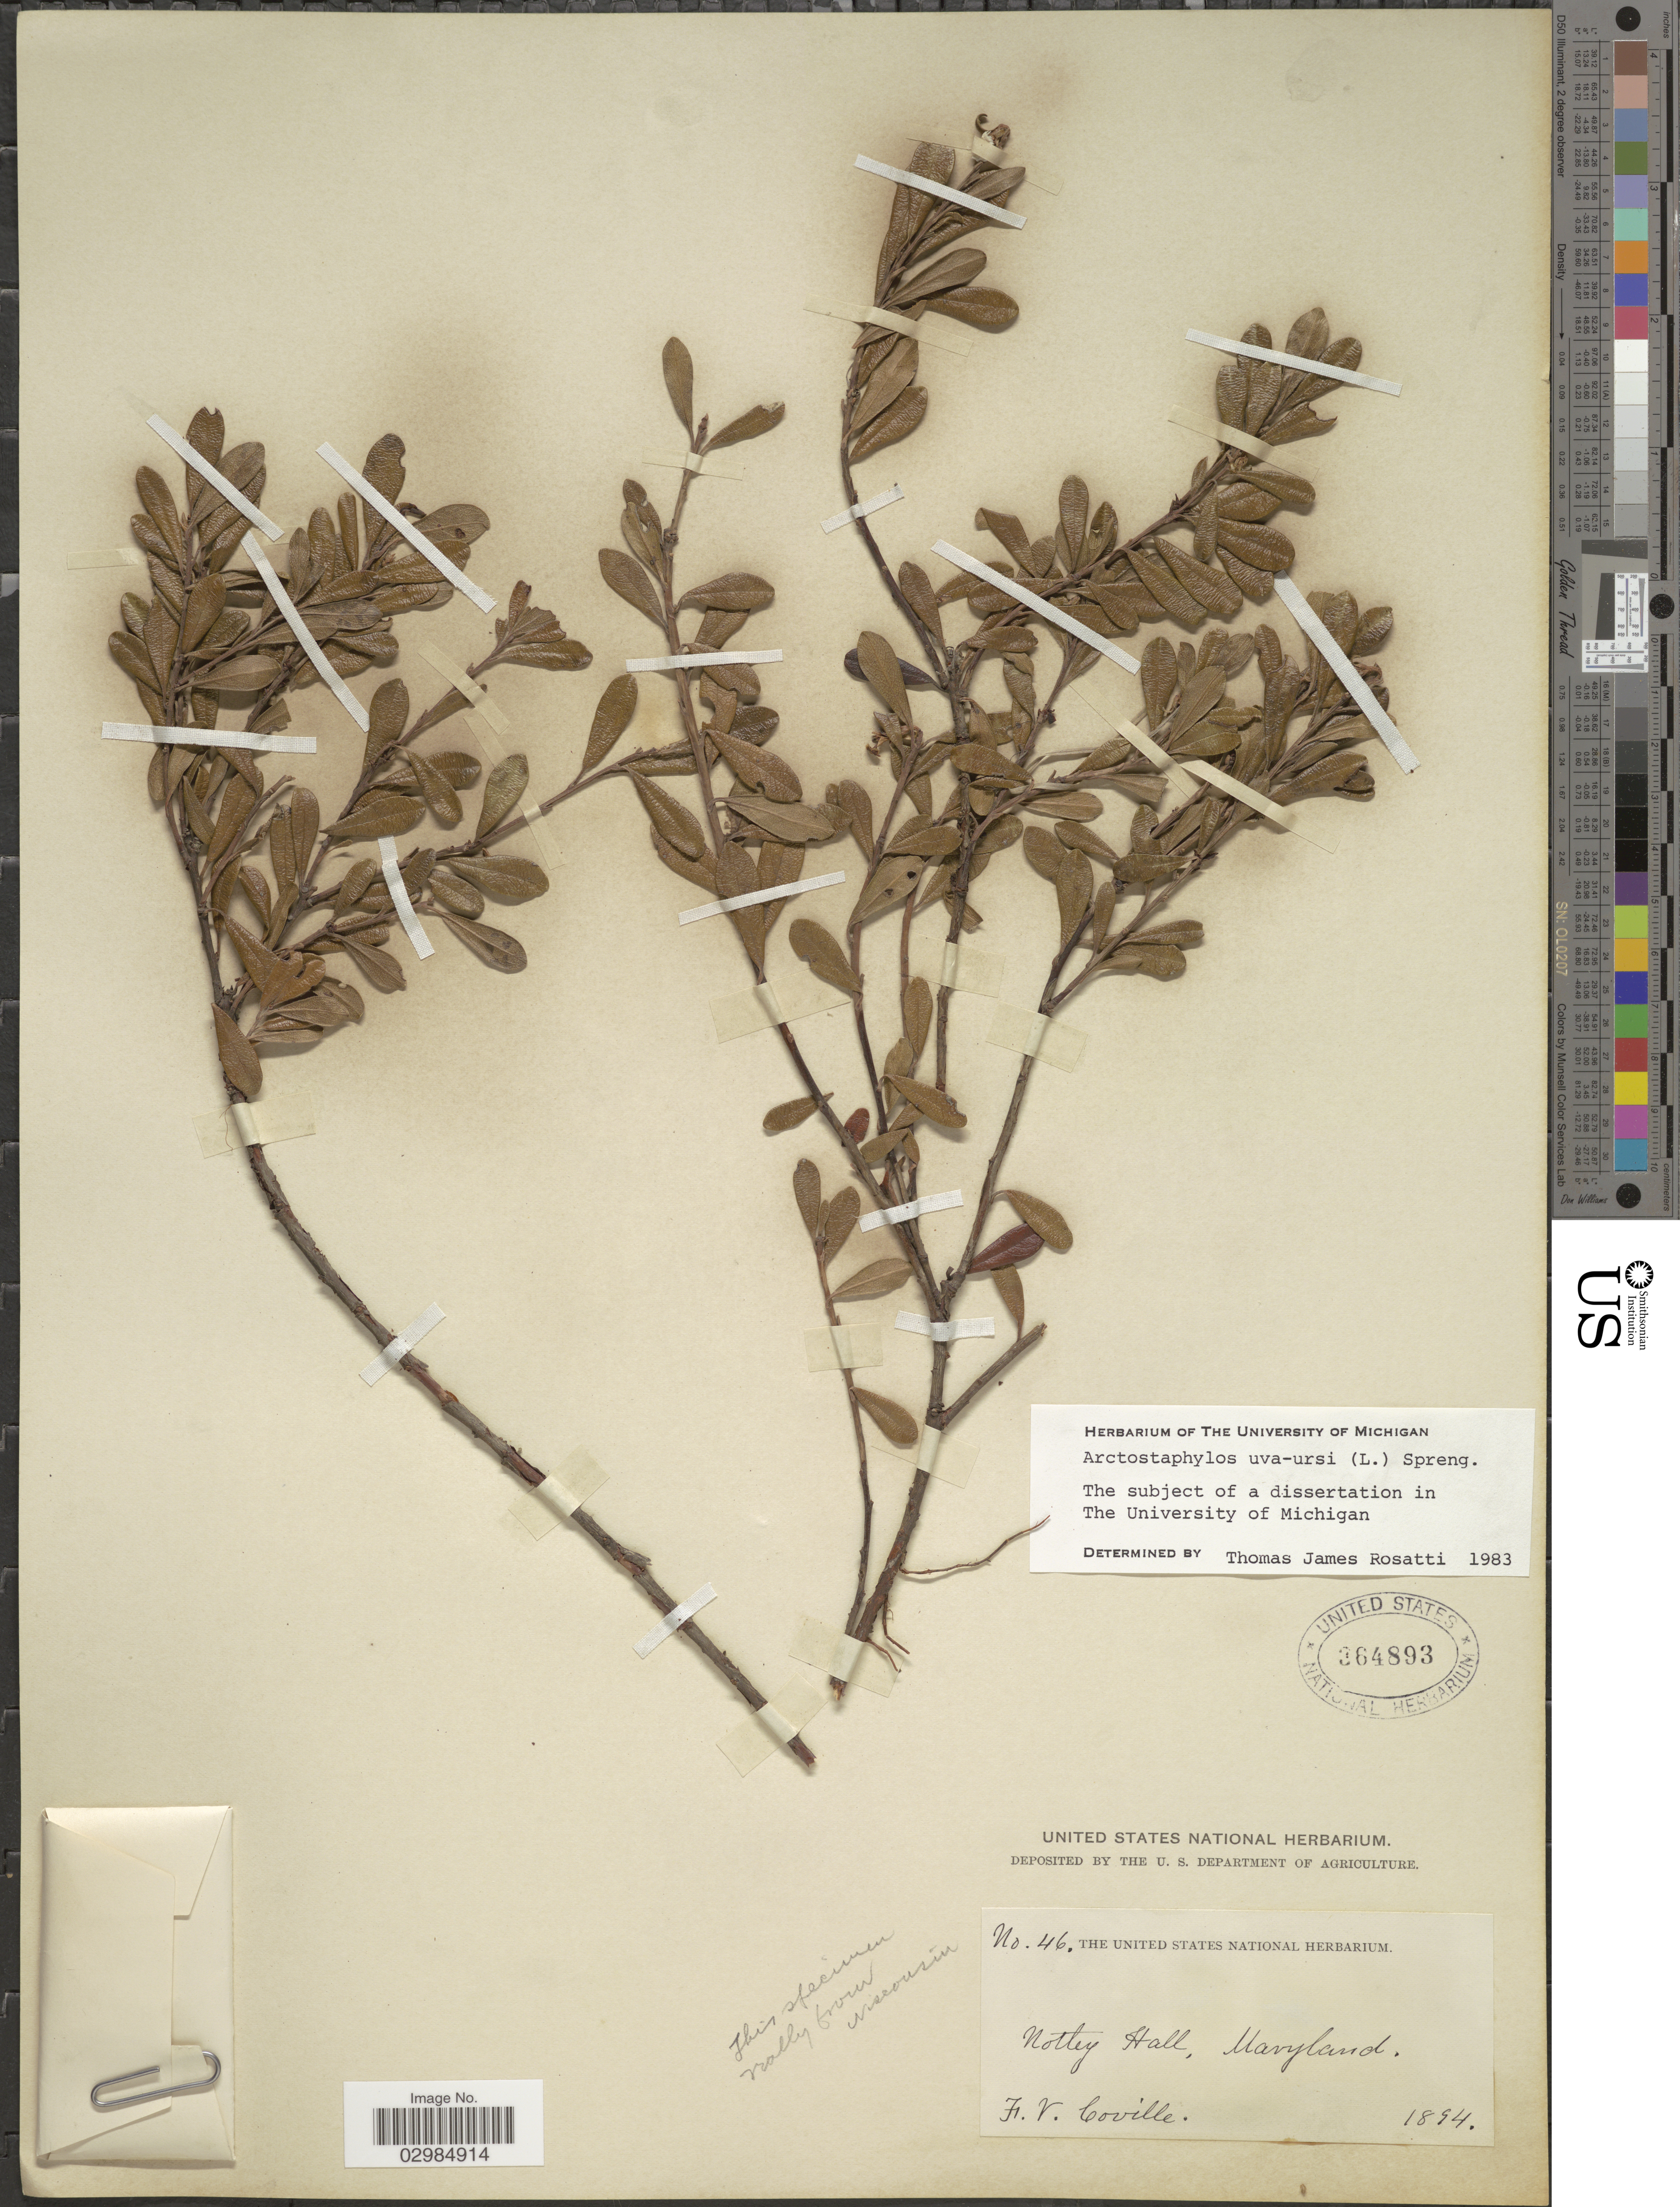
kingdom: Plantae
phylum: Tracheophyta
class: Magnoliopsida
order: Ericales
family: Ericaceae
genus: Arctostaphylos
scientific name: Arctostaphylos uva-ursi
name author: (L.) Spreng.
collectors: F. V. Coville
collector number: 46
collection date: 1894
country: United States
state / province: Maryland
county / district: Prince George's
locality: Notley Hall.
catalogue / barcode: US 364893